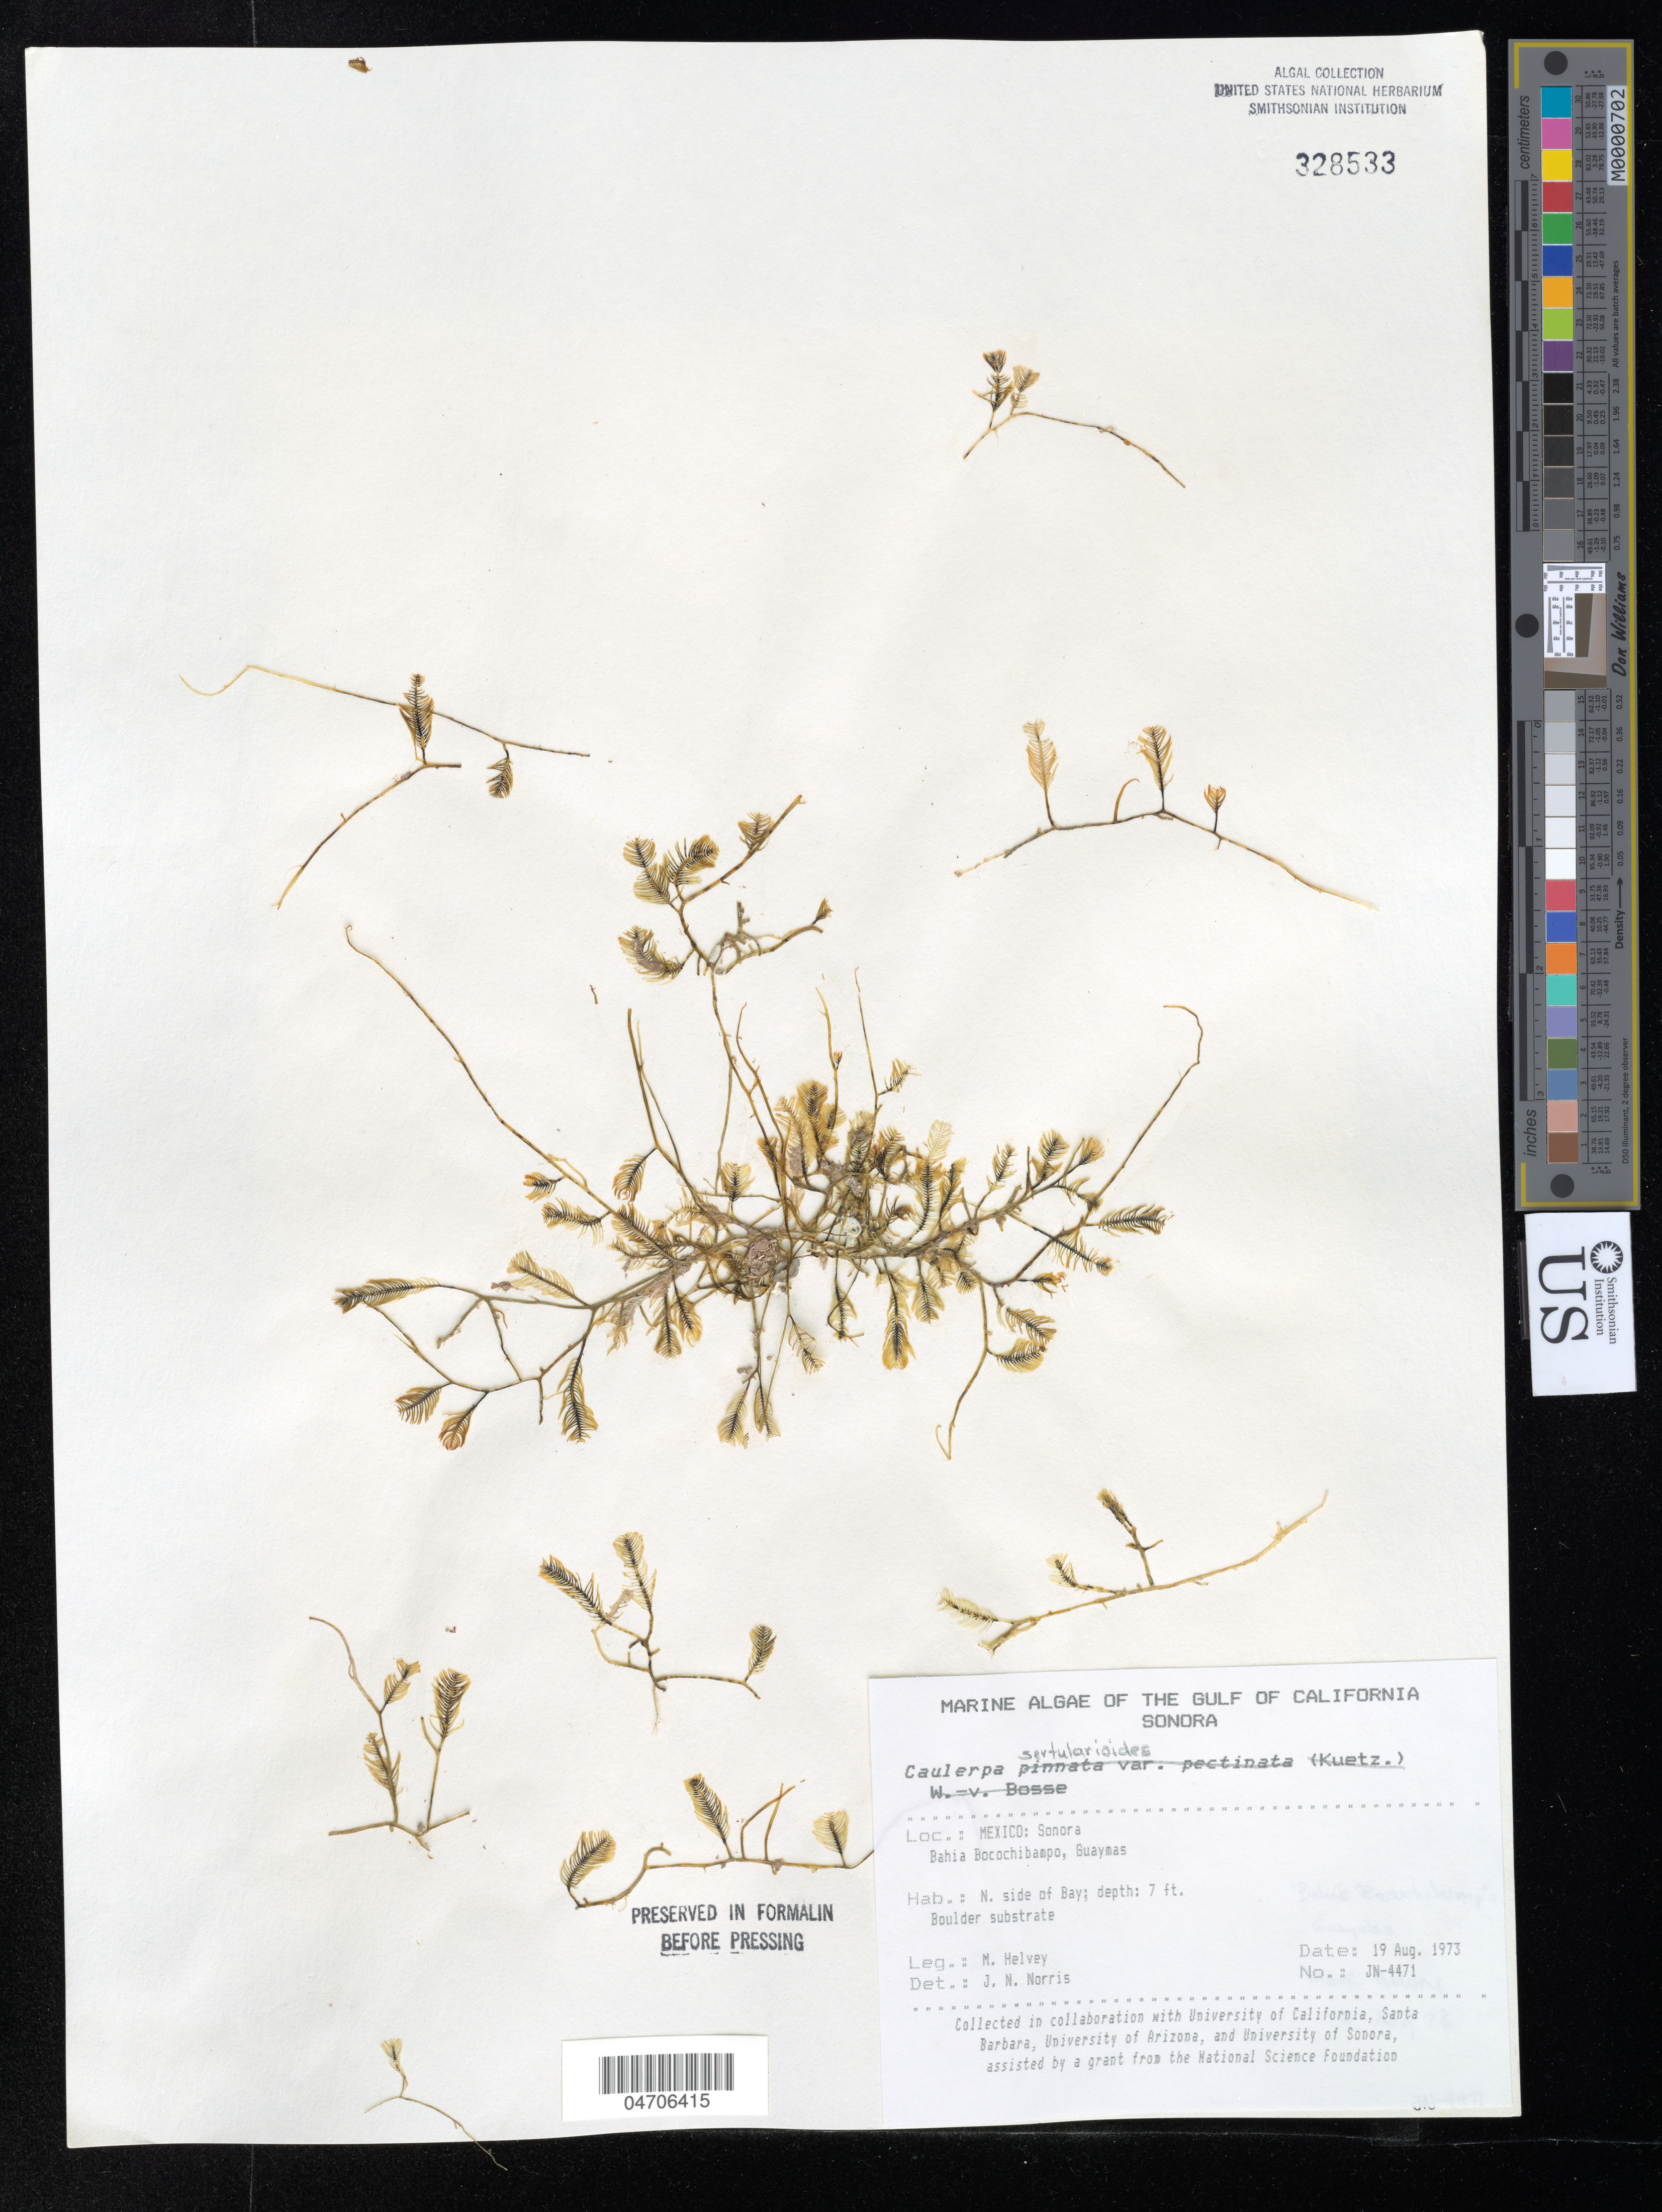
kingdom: Plantae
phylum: Chlorophyta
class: Ulvophyceae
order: Bryopsidales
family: Caulerpaceae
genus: Caulerpa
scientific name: Caulerpa sertularioides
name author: (S.G. Gmel.) M. Howe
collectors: M. Helvey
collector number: JN-4471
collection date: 1973-08-19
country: Mexico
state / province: Sonora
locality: The Gulf of California. Bahia Bocochibampo, Guaymas. N. side of Bay.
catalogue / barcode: US 328533